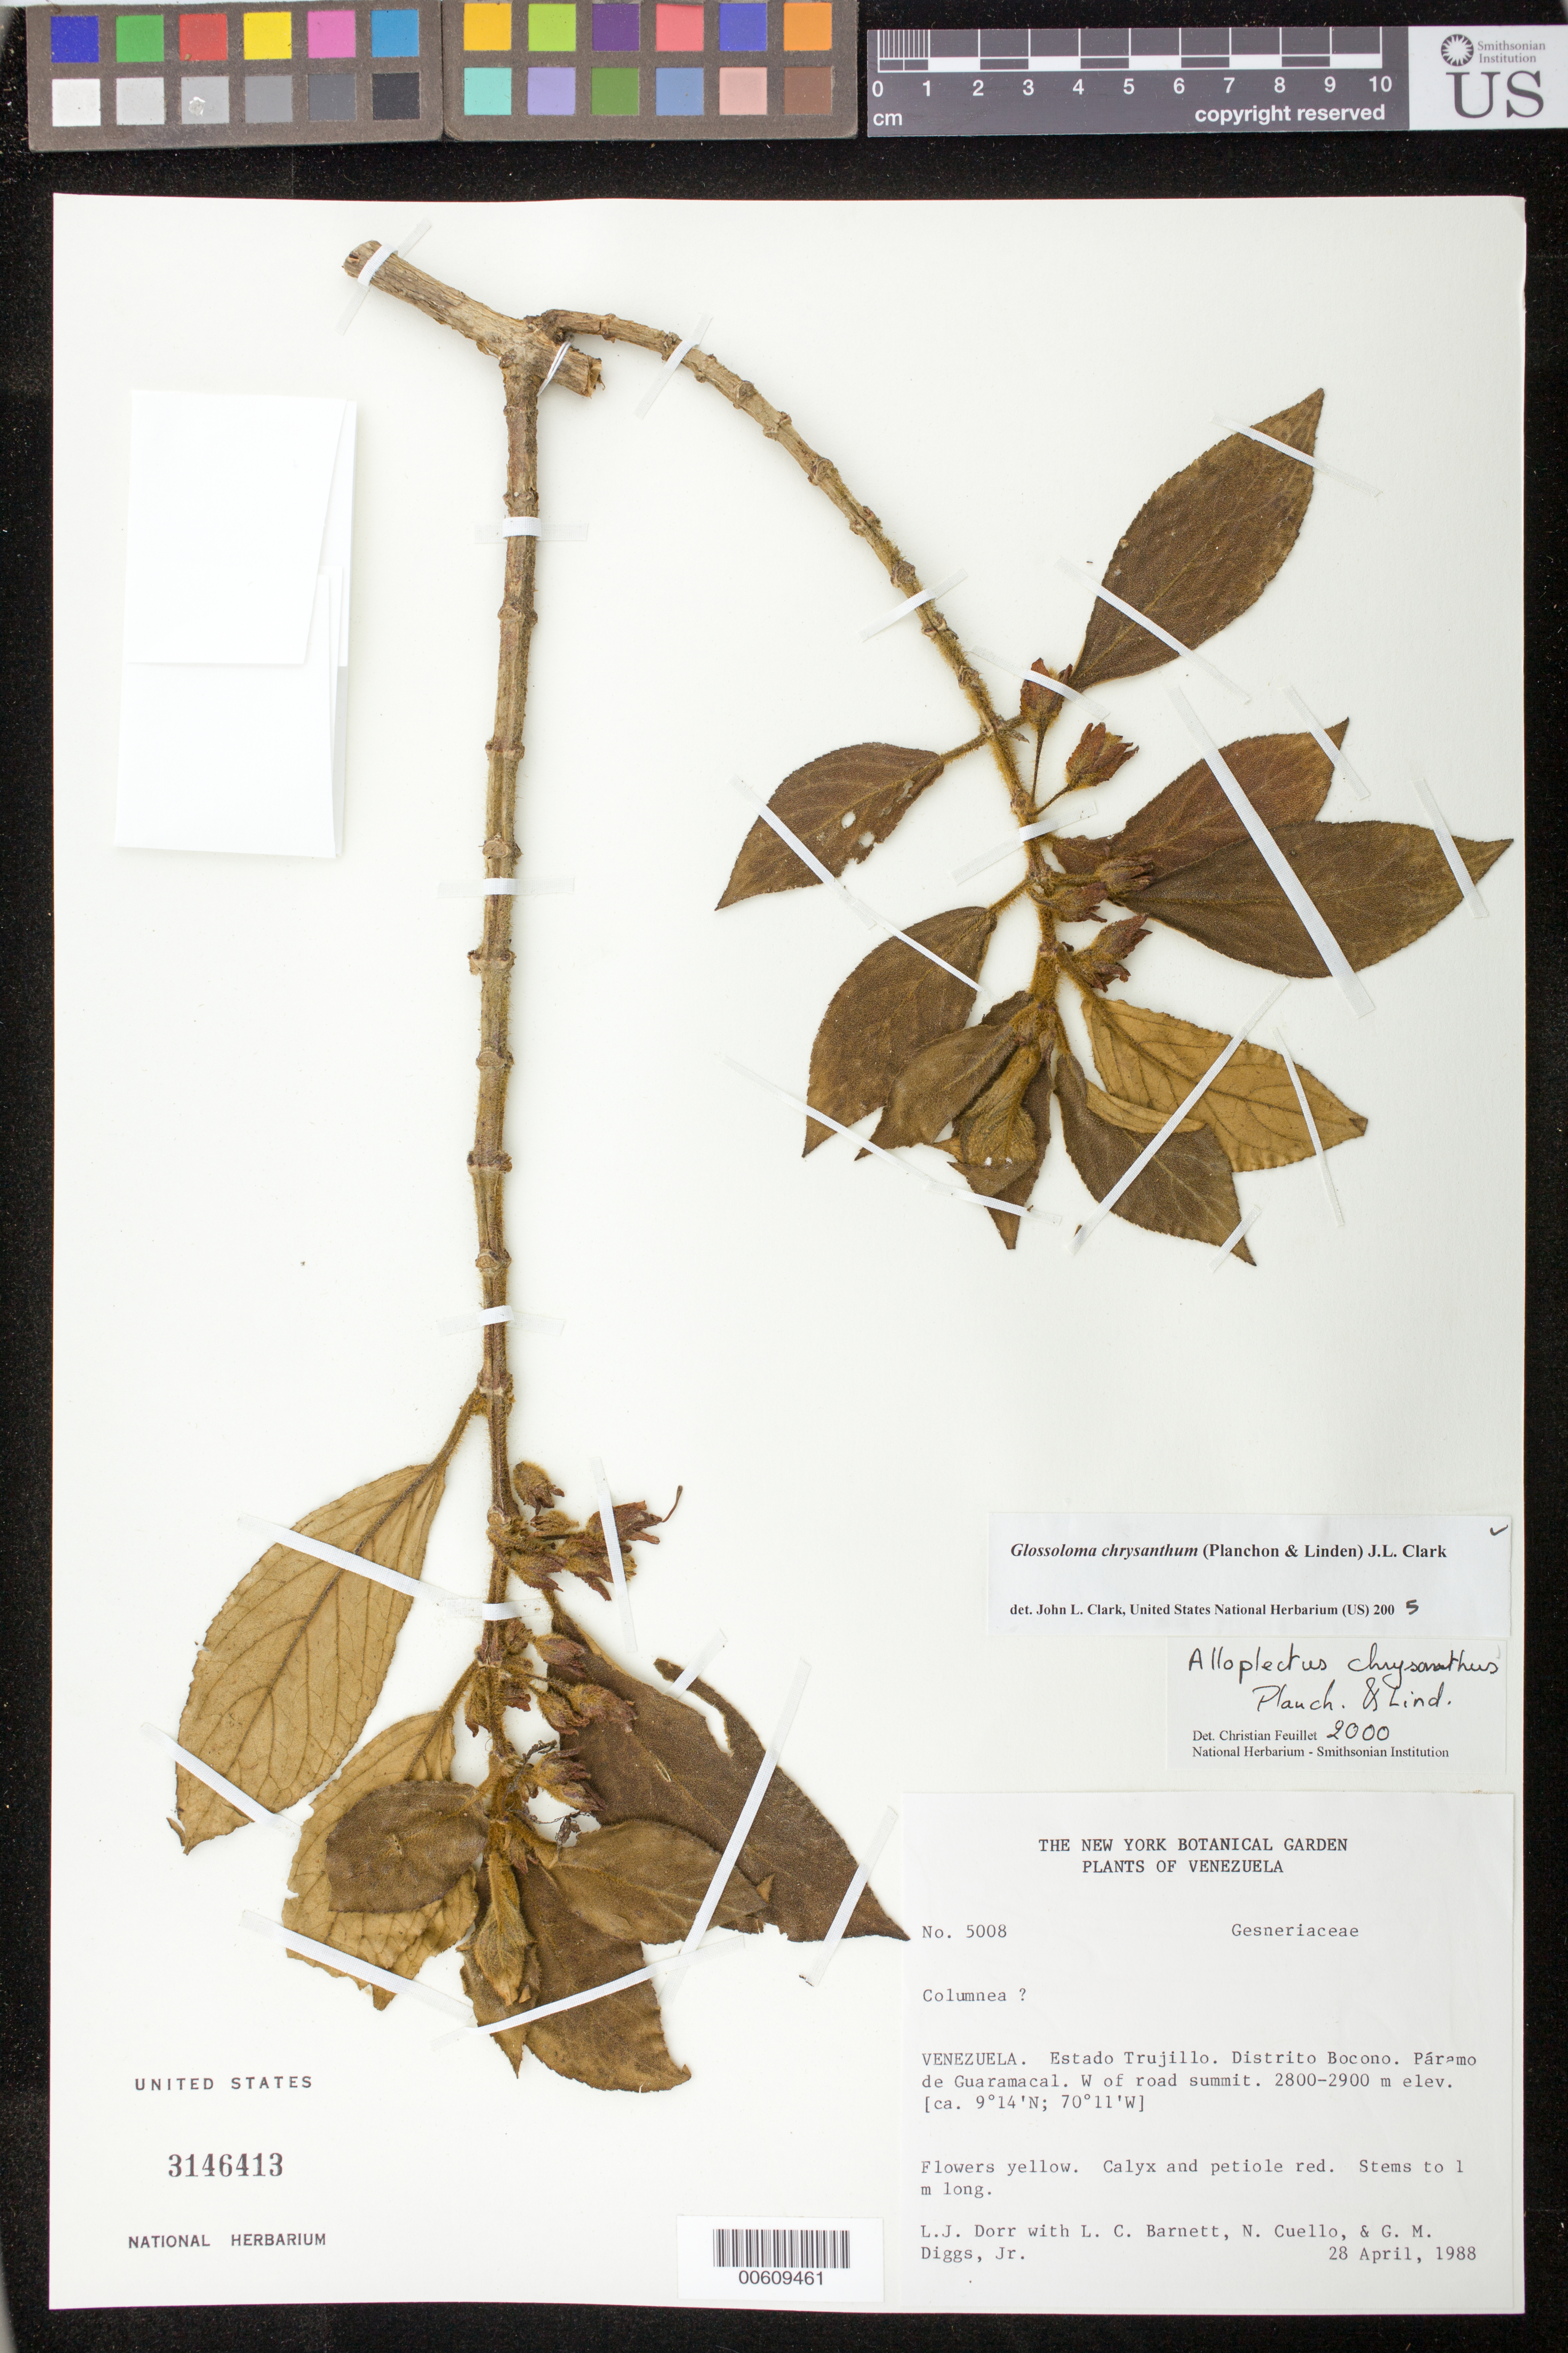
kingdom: Plantae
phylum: Tracheophyta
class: Magnoliopsida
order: Lamiales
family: Gesneriaceae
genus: Glossoloma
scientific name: Glossoloma chrysanthum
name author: (Planch. & Linden) J.L. Clark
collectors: L. J. Dorr, L. C. Barnett, N. L. Cuello & G. Diggs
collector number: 5008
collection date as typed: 28 Apr 1988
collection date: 1988-04-28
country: Venezuela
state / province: Trujillo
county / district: Boconó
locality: Páramo de Guaramacal. W of road summit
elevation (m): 2800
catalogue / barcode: US 3146413